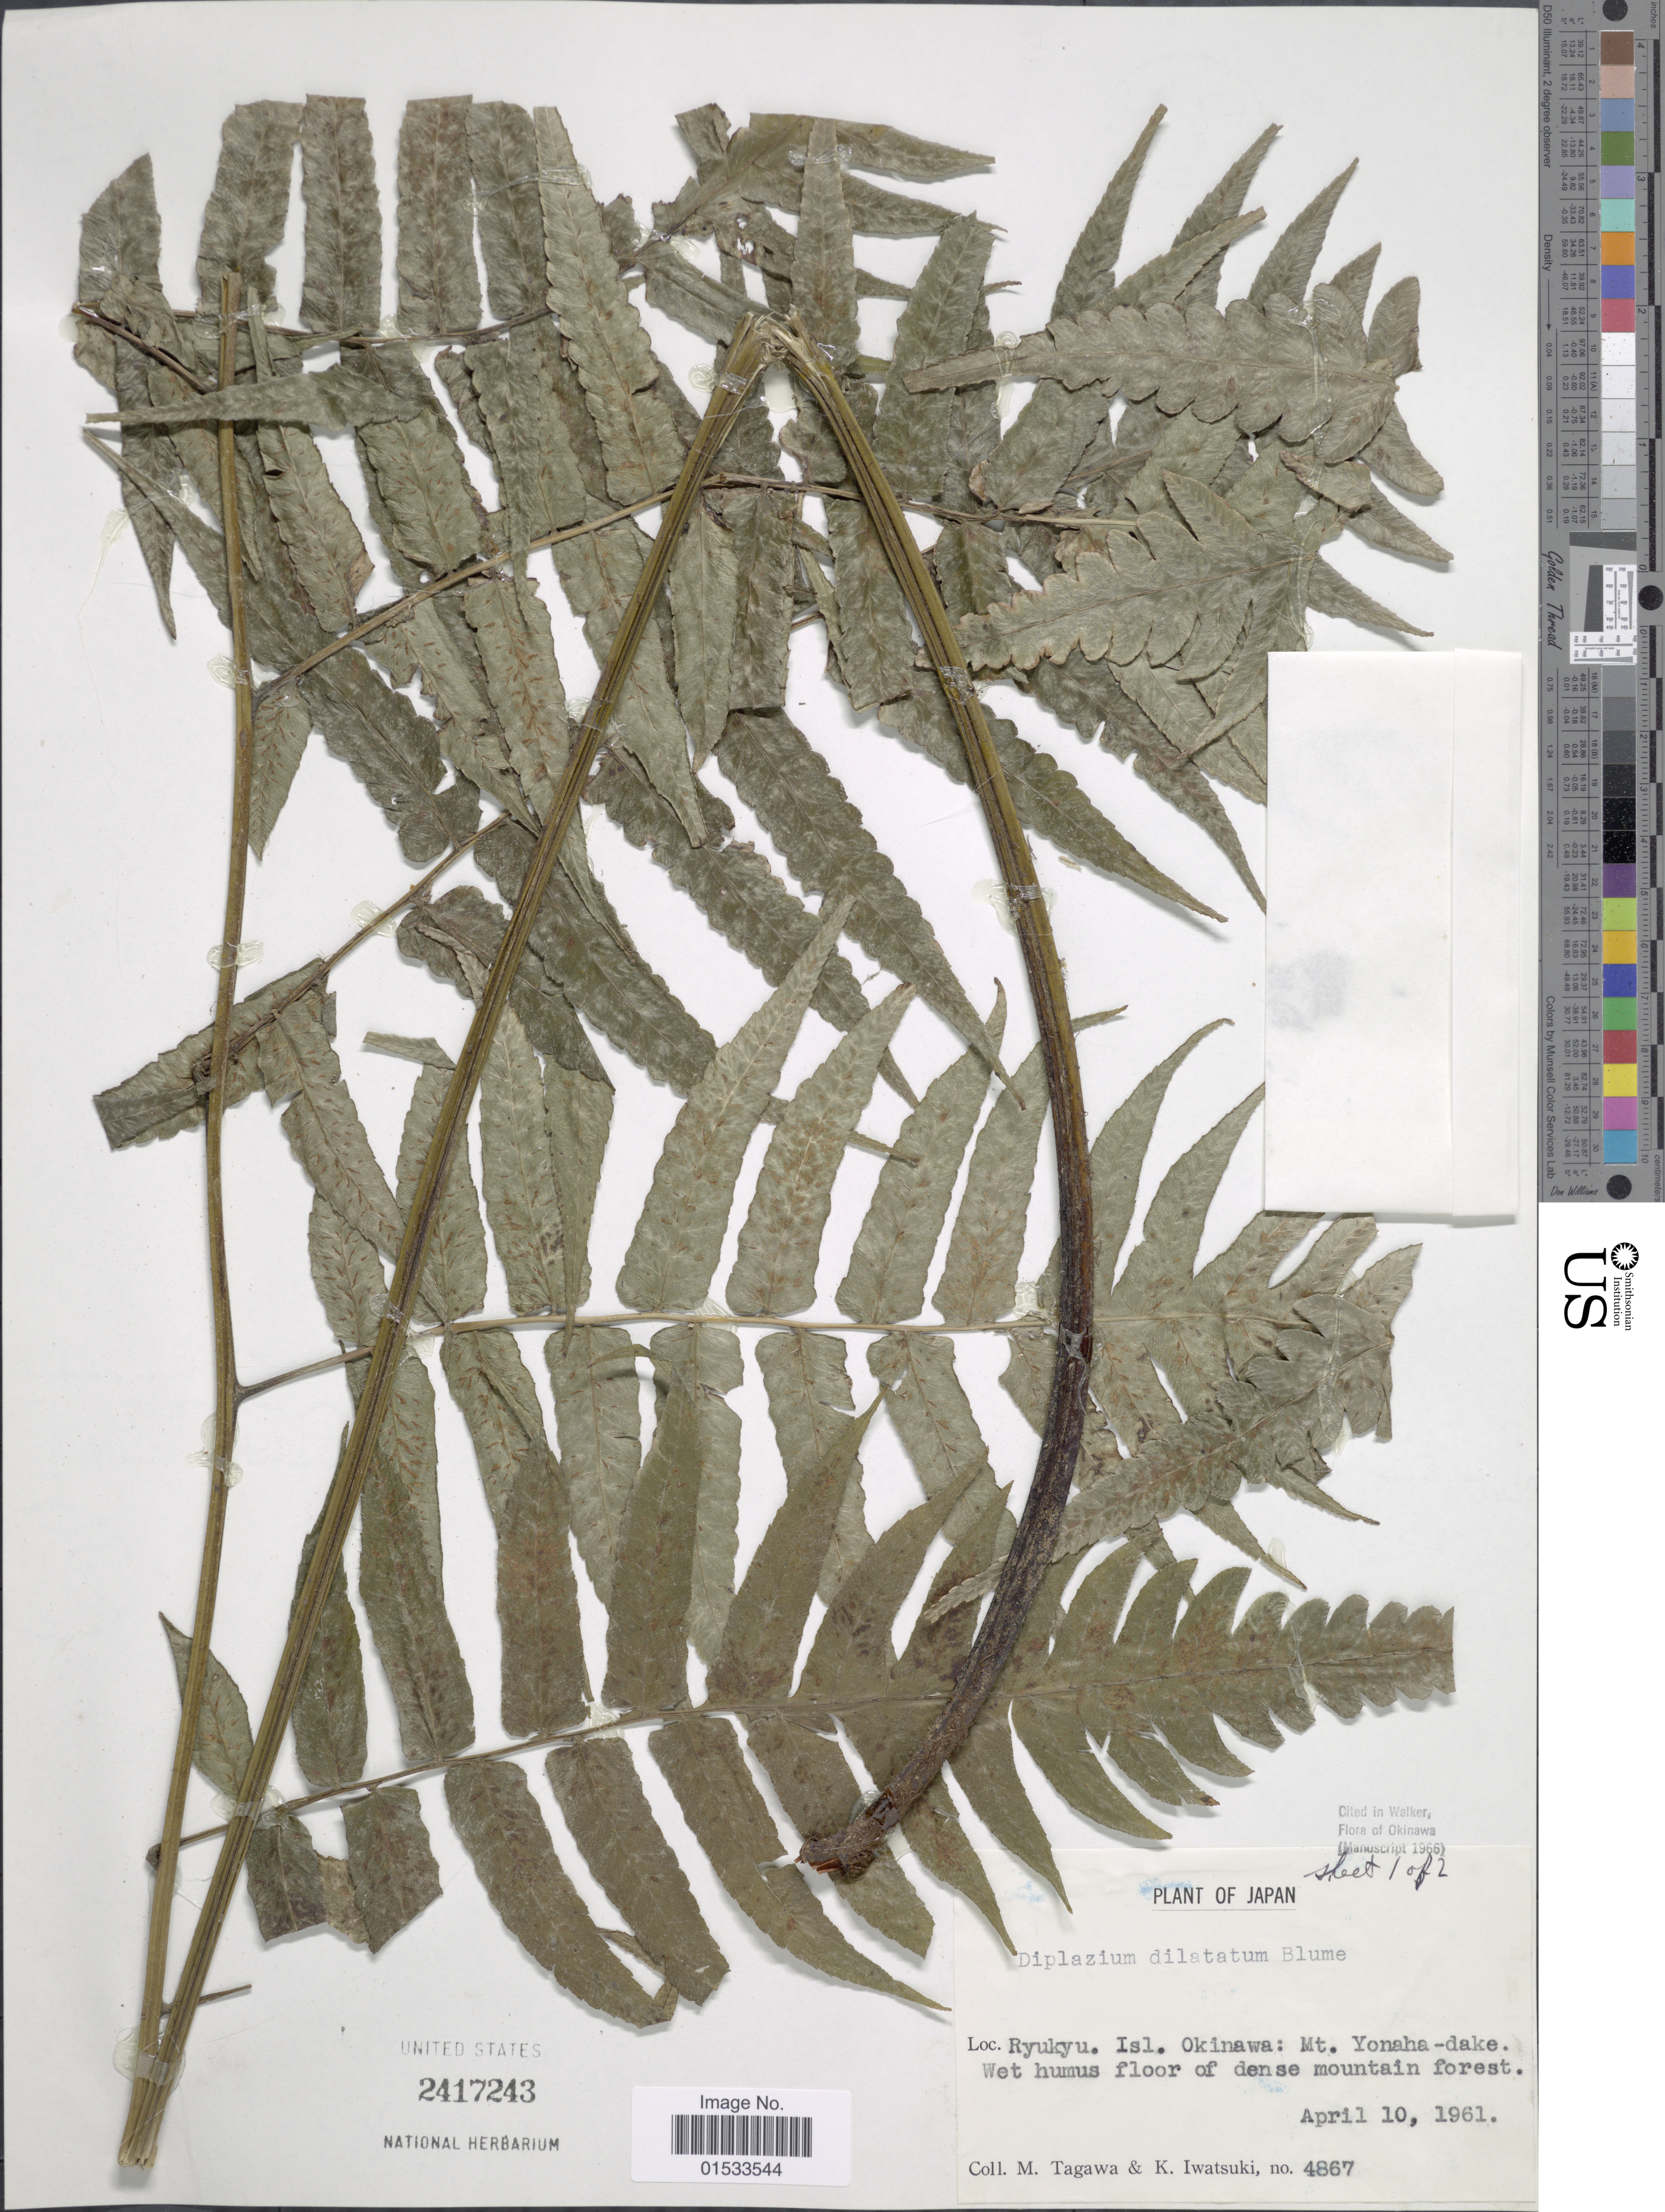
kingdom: Plantae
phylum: Tracheophyta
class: Polypodiopsida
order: Polypodiales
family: Athyriaceae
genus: Diplazium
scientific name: Diplazium dilatatum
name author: Blume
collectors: M. Tagawa & K. Iwatsuki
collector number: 4867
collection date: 1961-04-10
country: Japan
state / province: Okinawa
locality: Ryukyu, Isl. Okinawa: Mt. Yonaha- dake.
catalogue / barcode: US 2417243